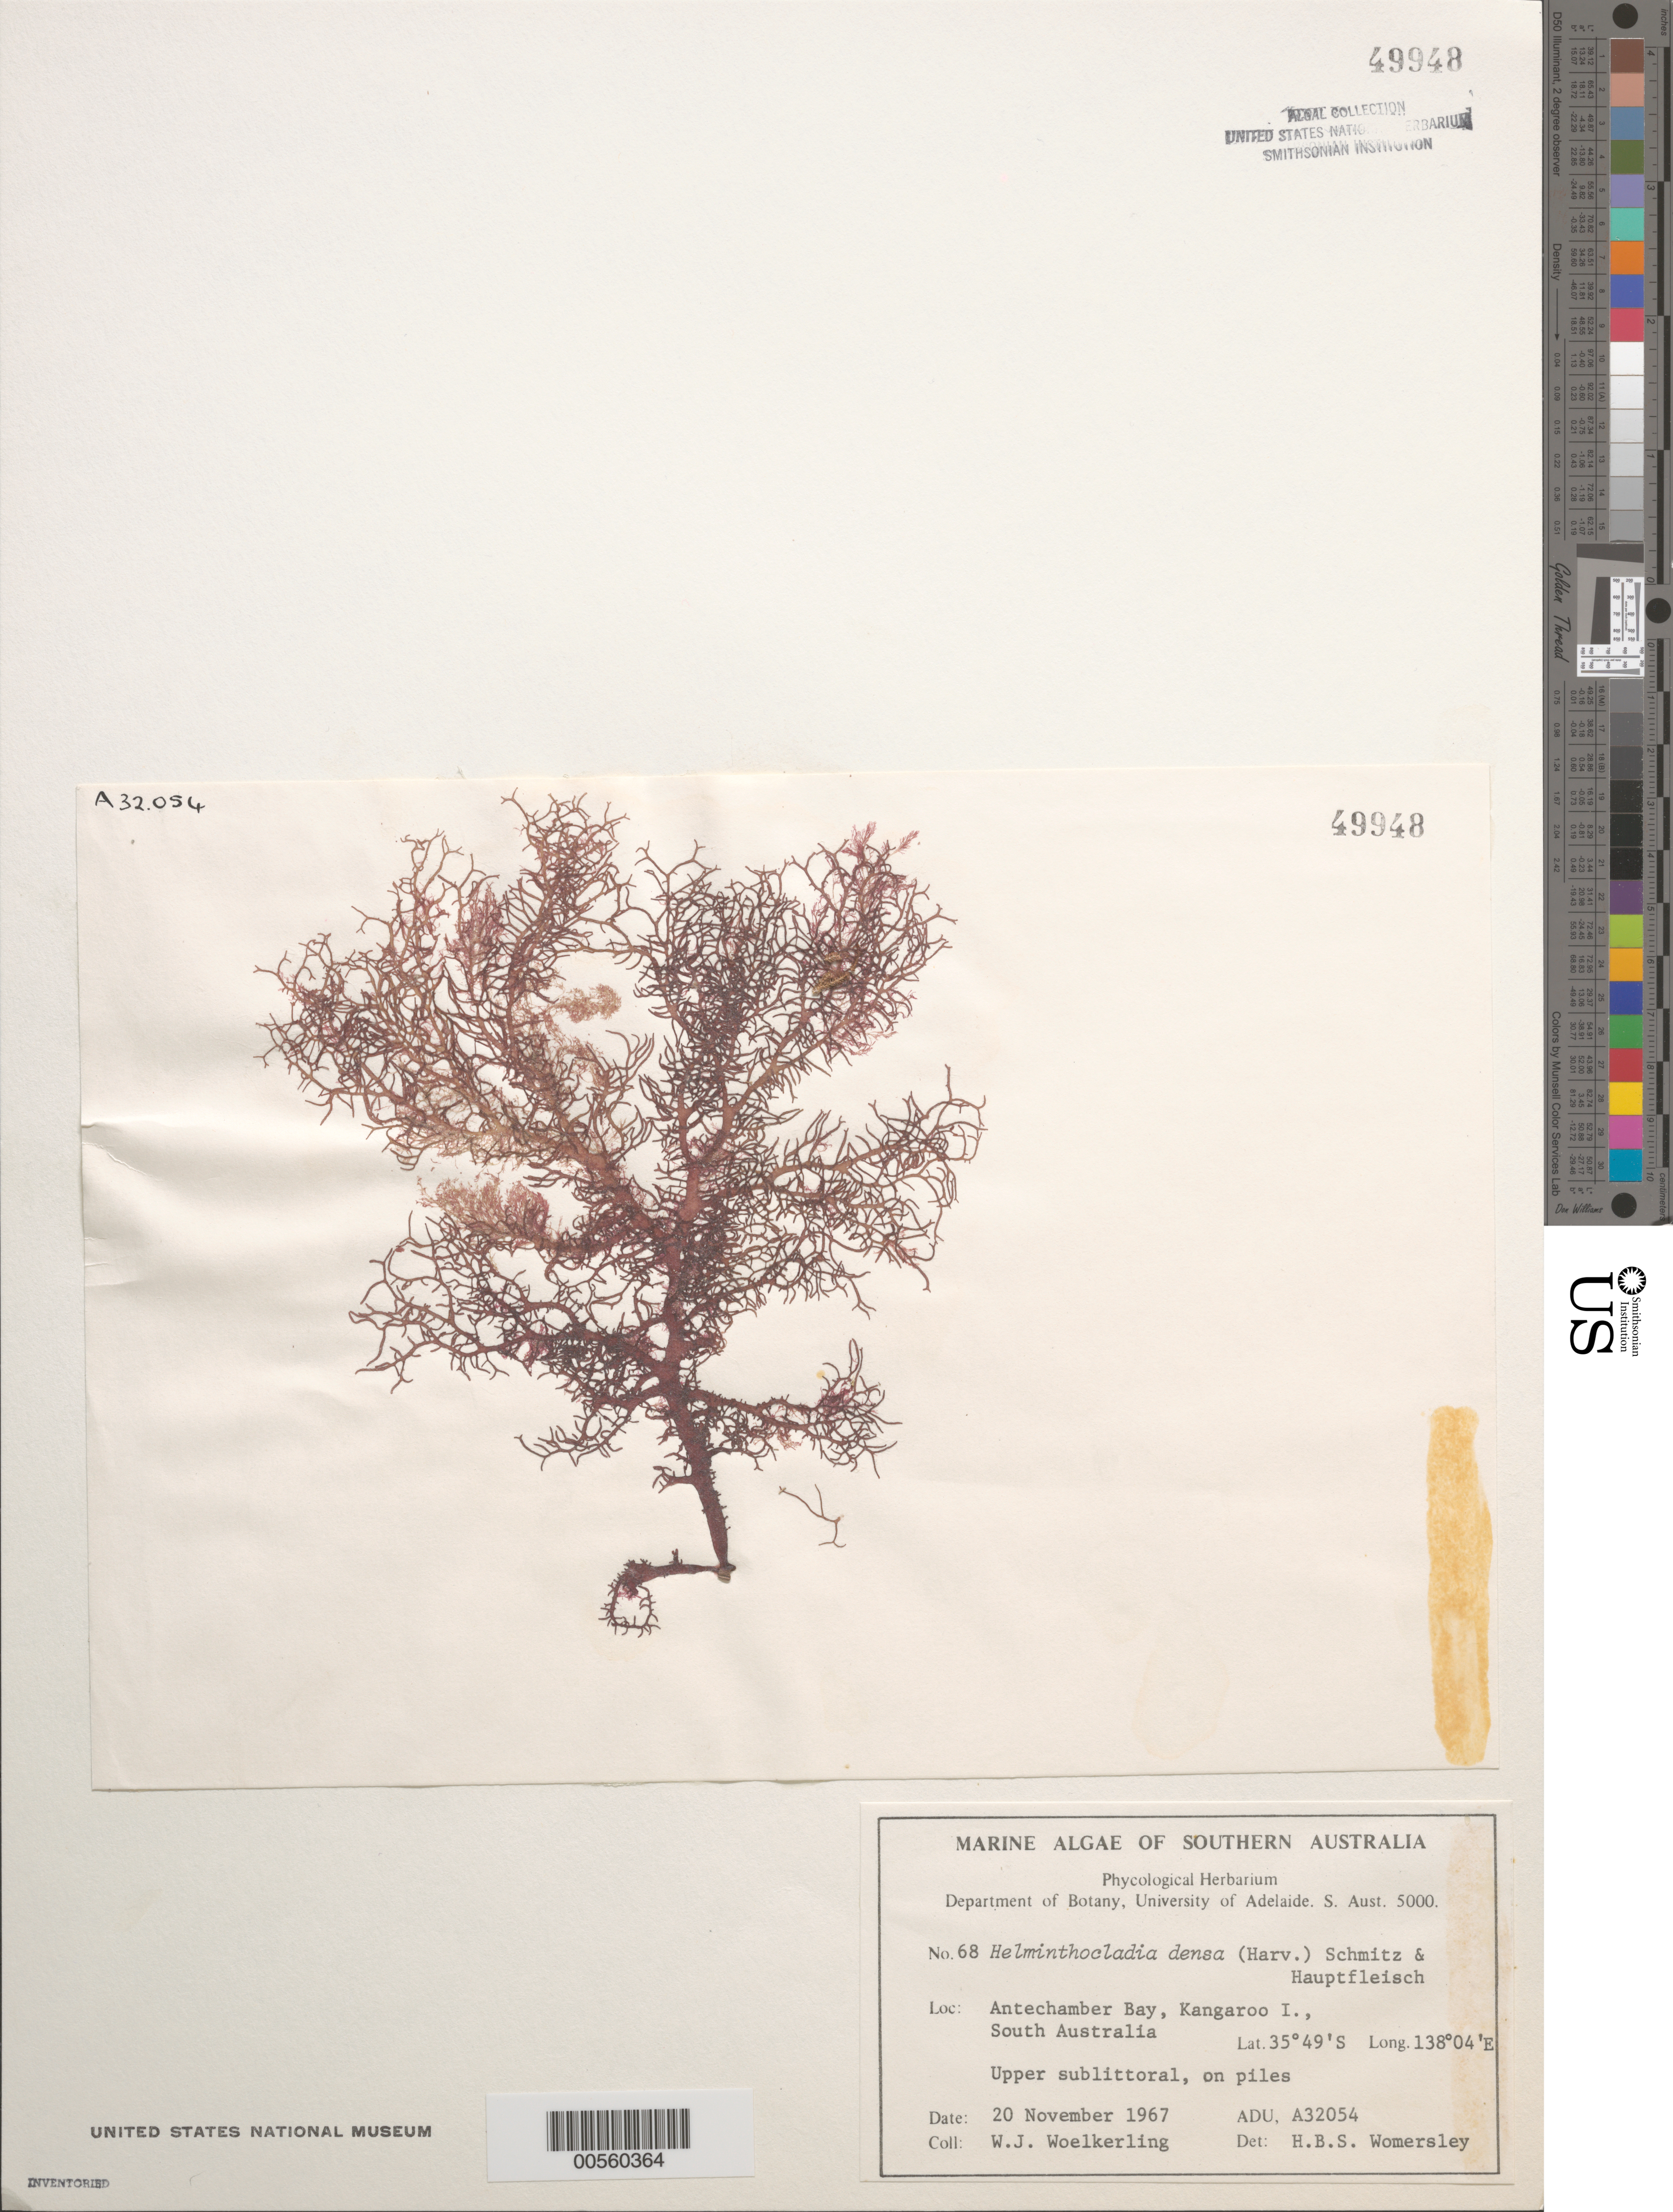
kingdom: Plantae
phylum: Rhodophyta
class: Florideophyceae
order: Nemaliales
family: Liagoraceae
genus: Helminthocladia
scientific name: Helminthocladia densa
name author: (Harv. in Hook. f.) F. Schmitz & Hauptfleisch in Engl. & Prantl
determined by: Womersley, H. B. S.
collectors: W. Woelkerling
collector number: ADU A32054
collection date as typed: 20 Nov 1967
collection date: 1967-11-20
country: Australia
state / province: South Australia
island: Kangaroo Island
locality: Antechamber Bay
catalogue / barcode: US 49948